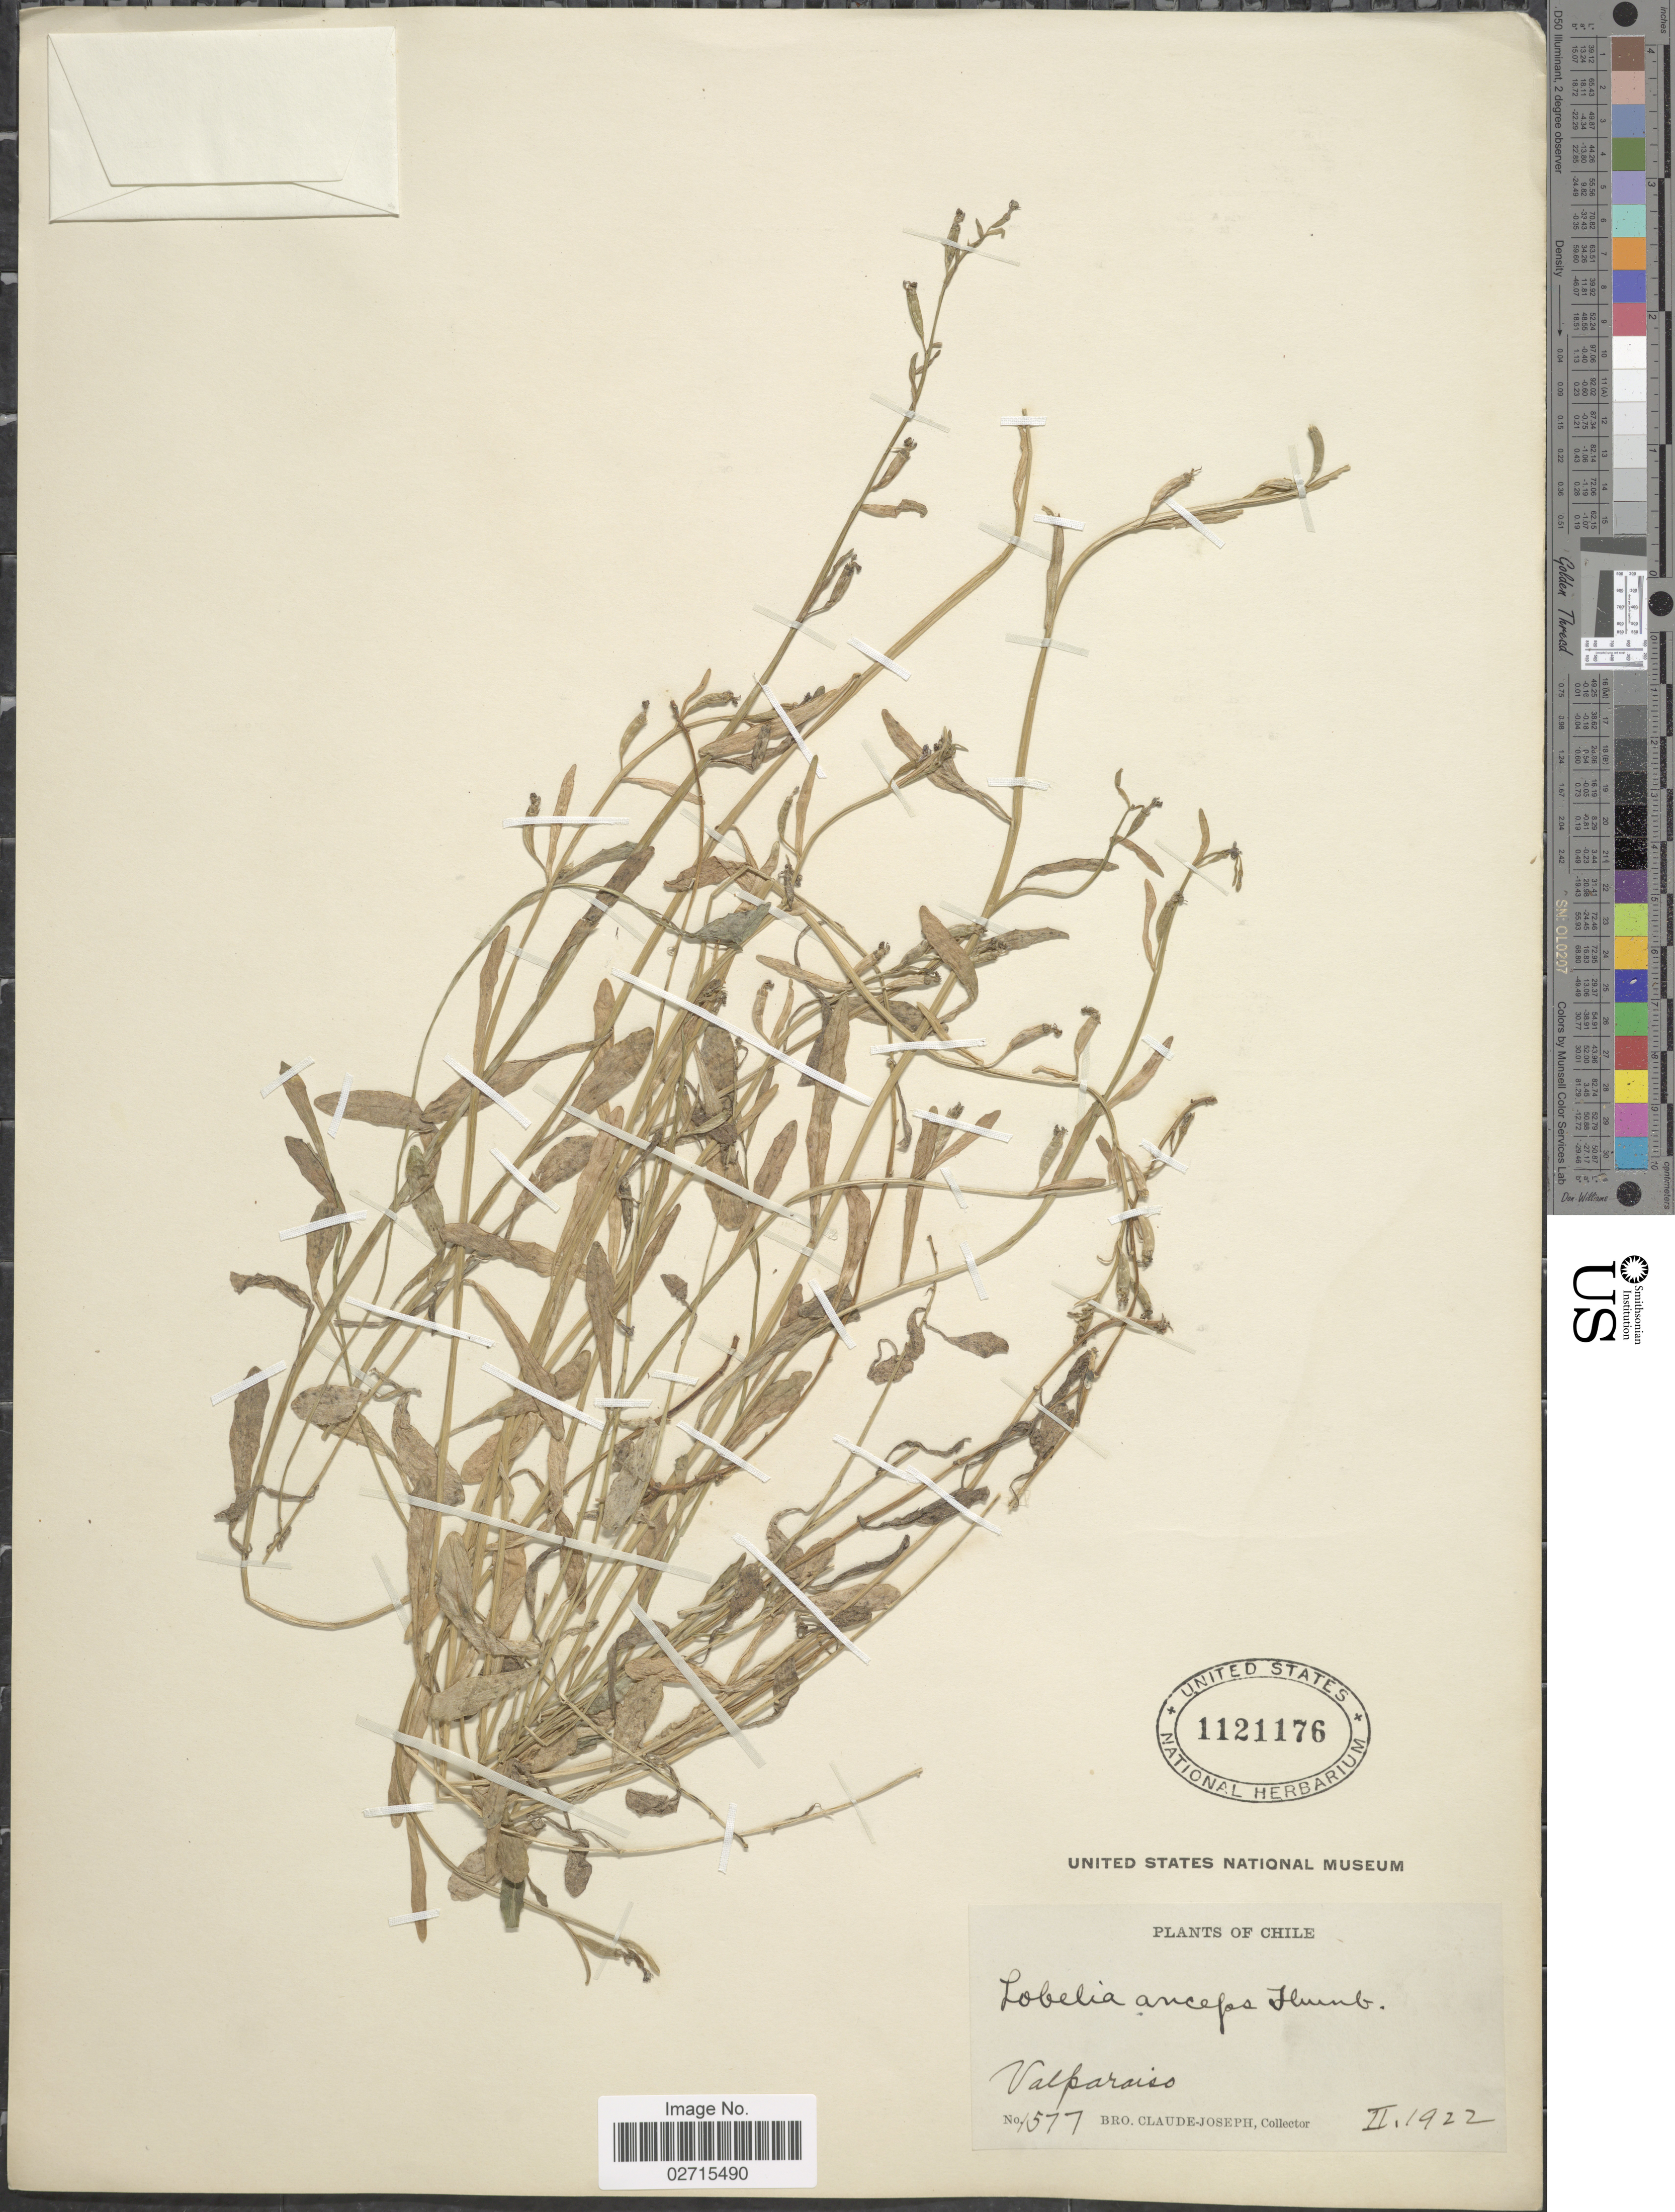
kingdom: Plantae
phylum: Tracheophyta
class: Magnoliopsida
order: Asterales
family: Campanulaceae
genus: Lobelia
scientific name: Lobelia anceps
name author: L. f.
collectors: Bro. Claude-Joseph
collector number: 1577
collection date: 1922-02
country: Chile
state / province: Valparaíso (V)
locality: Valparaiso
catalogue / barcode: US 1121176